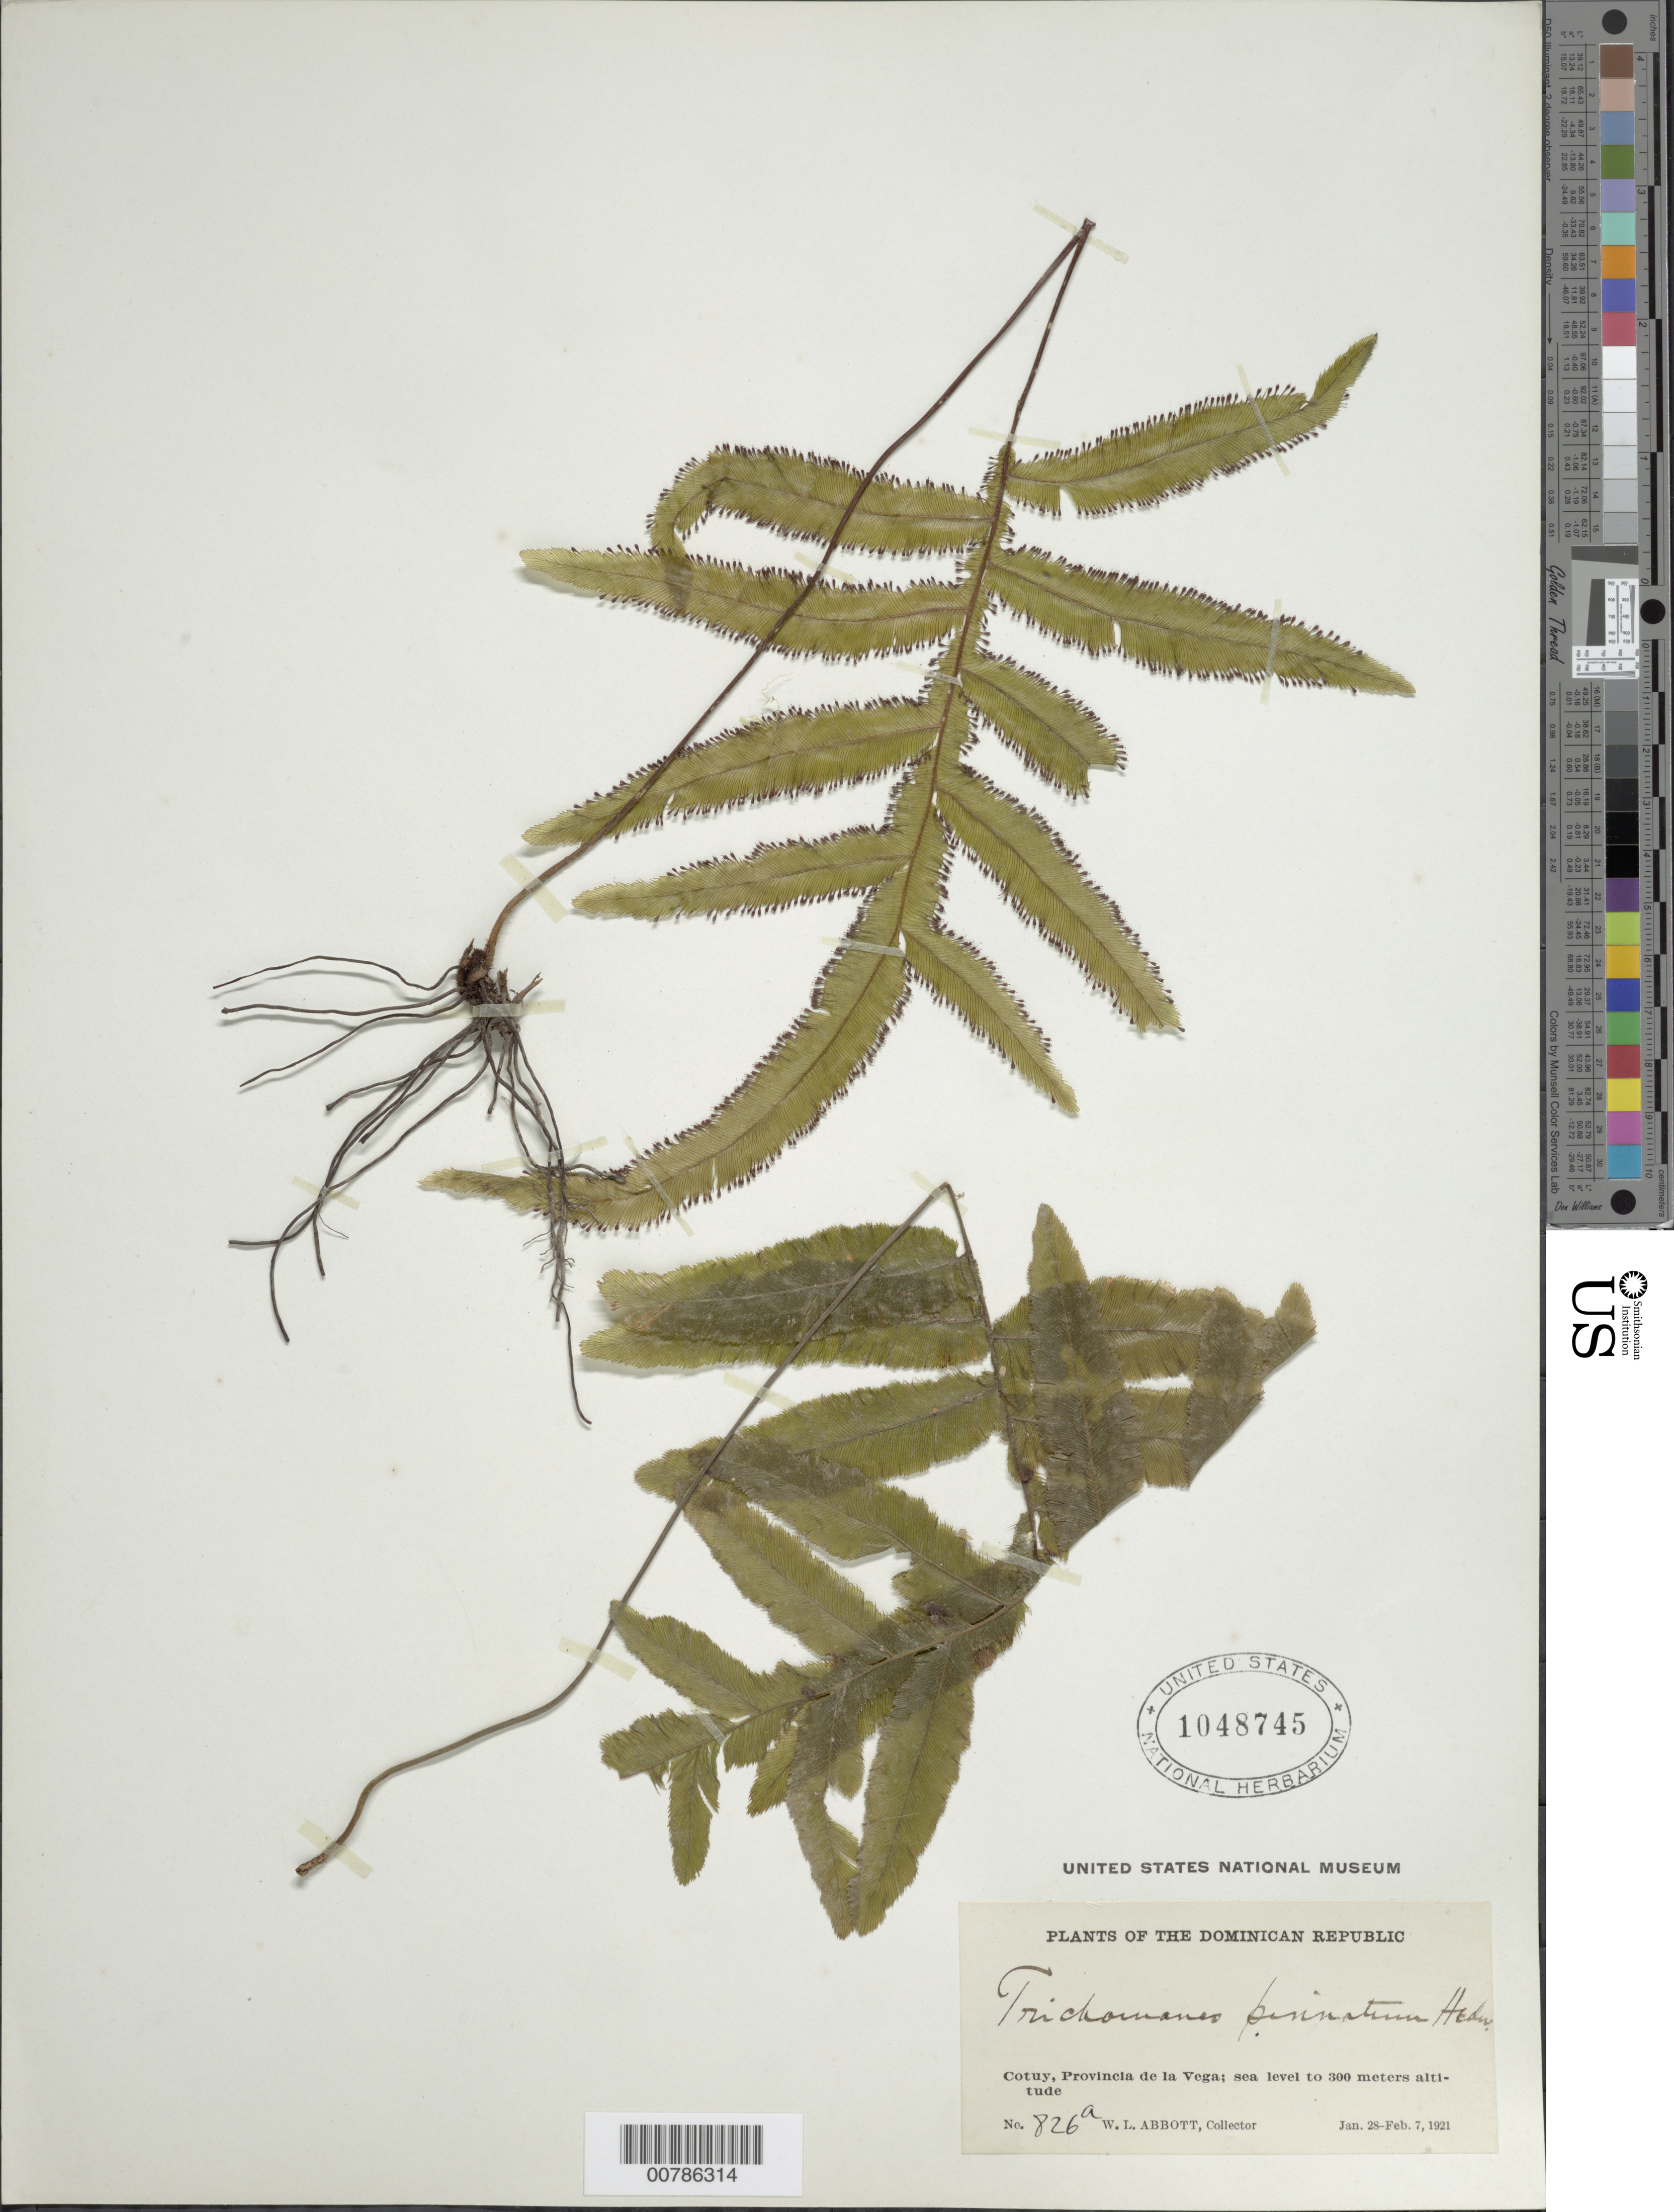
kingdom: Plantae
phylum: Tracheophyta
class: Polypodiopsida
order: Hymenophyllales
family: Hymenophyllaceae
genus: Trichomanes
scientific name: Trichomanes pinnatum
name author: Hedw.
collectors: W. L. Abbott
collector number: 826a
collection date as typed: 28 Feb 1910 07 Feb 1921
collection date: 1910-02-28/1921-02-07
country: Dominican Republic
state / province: La Vega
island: Hispaniola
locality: Cotuy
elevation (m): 0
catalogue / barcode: US 1048745